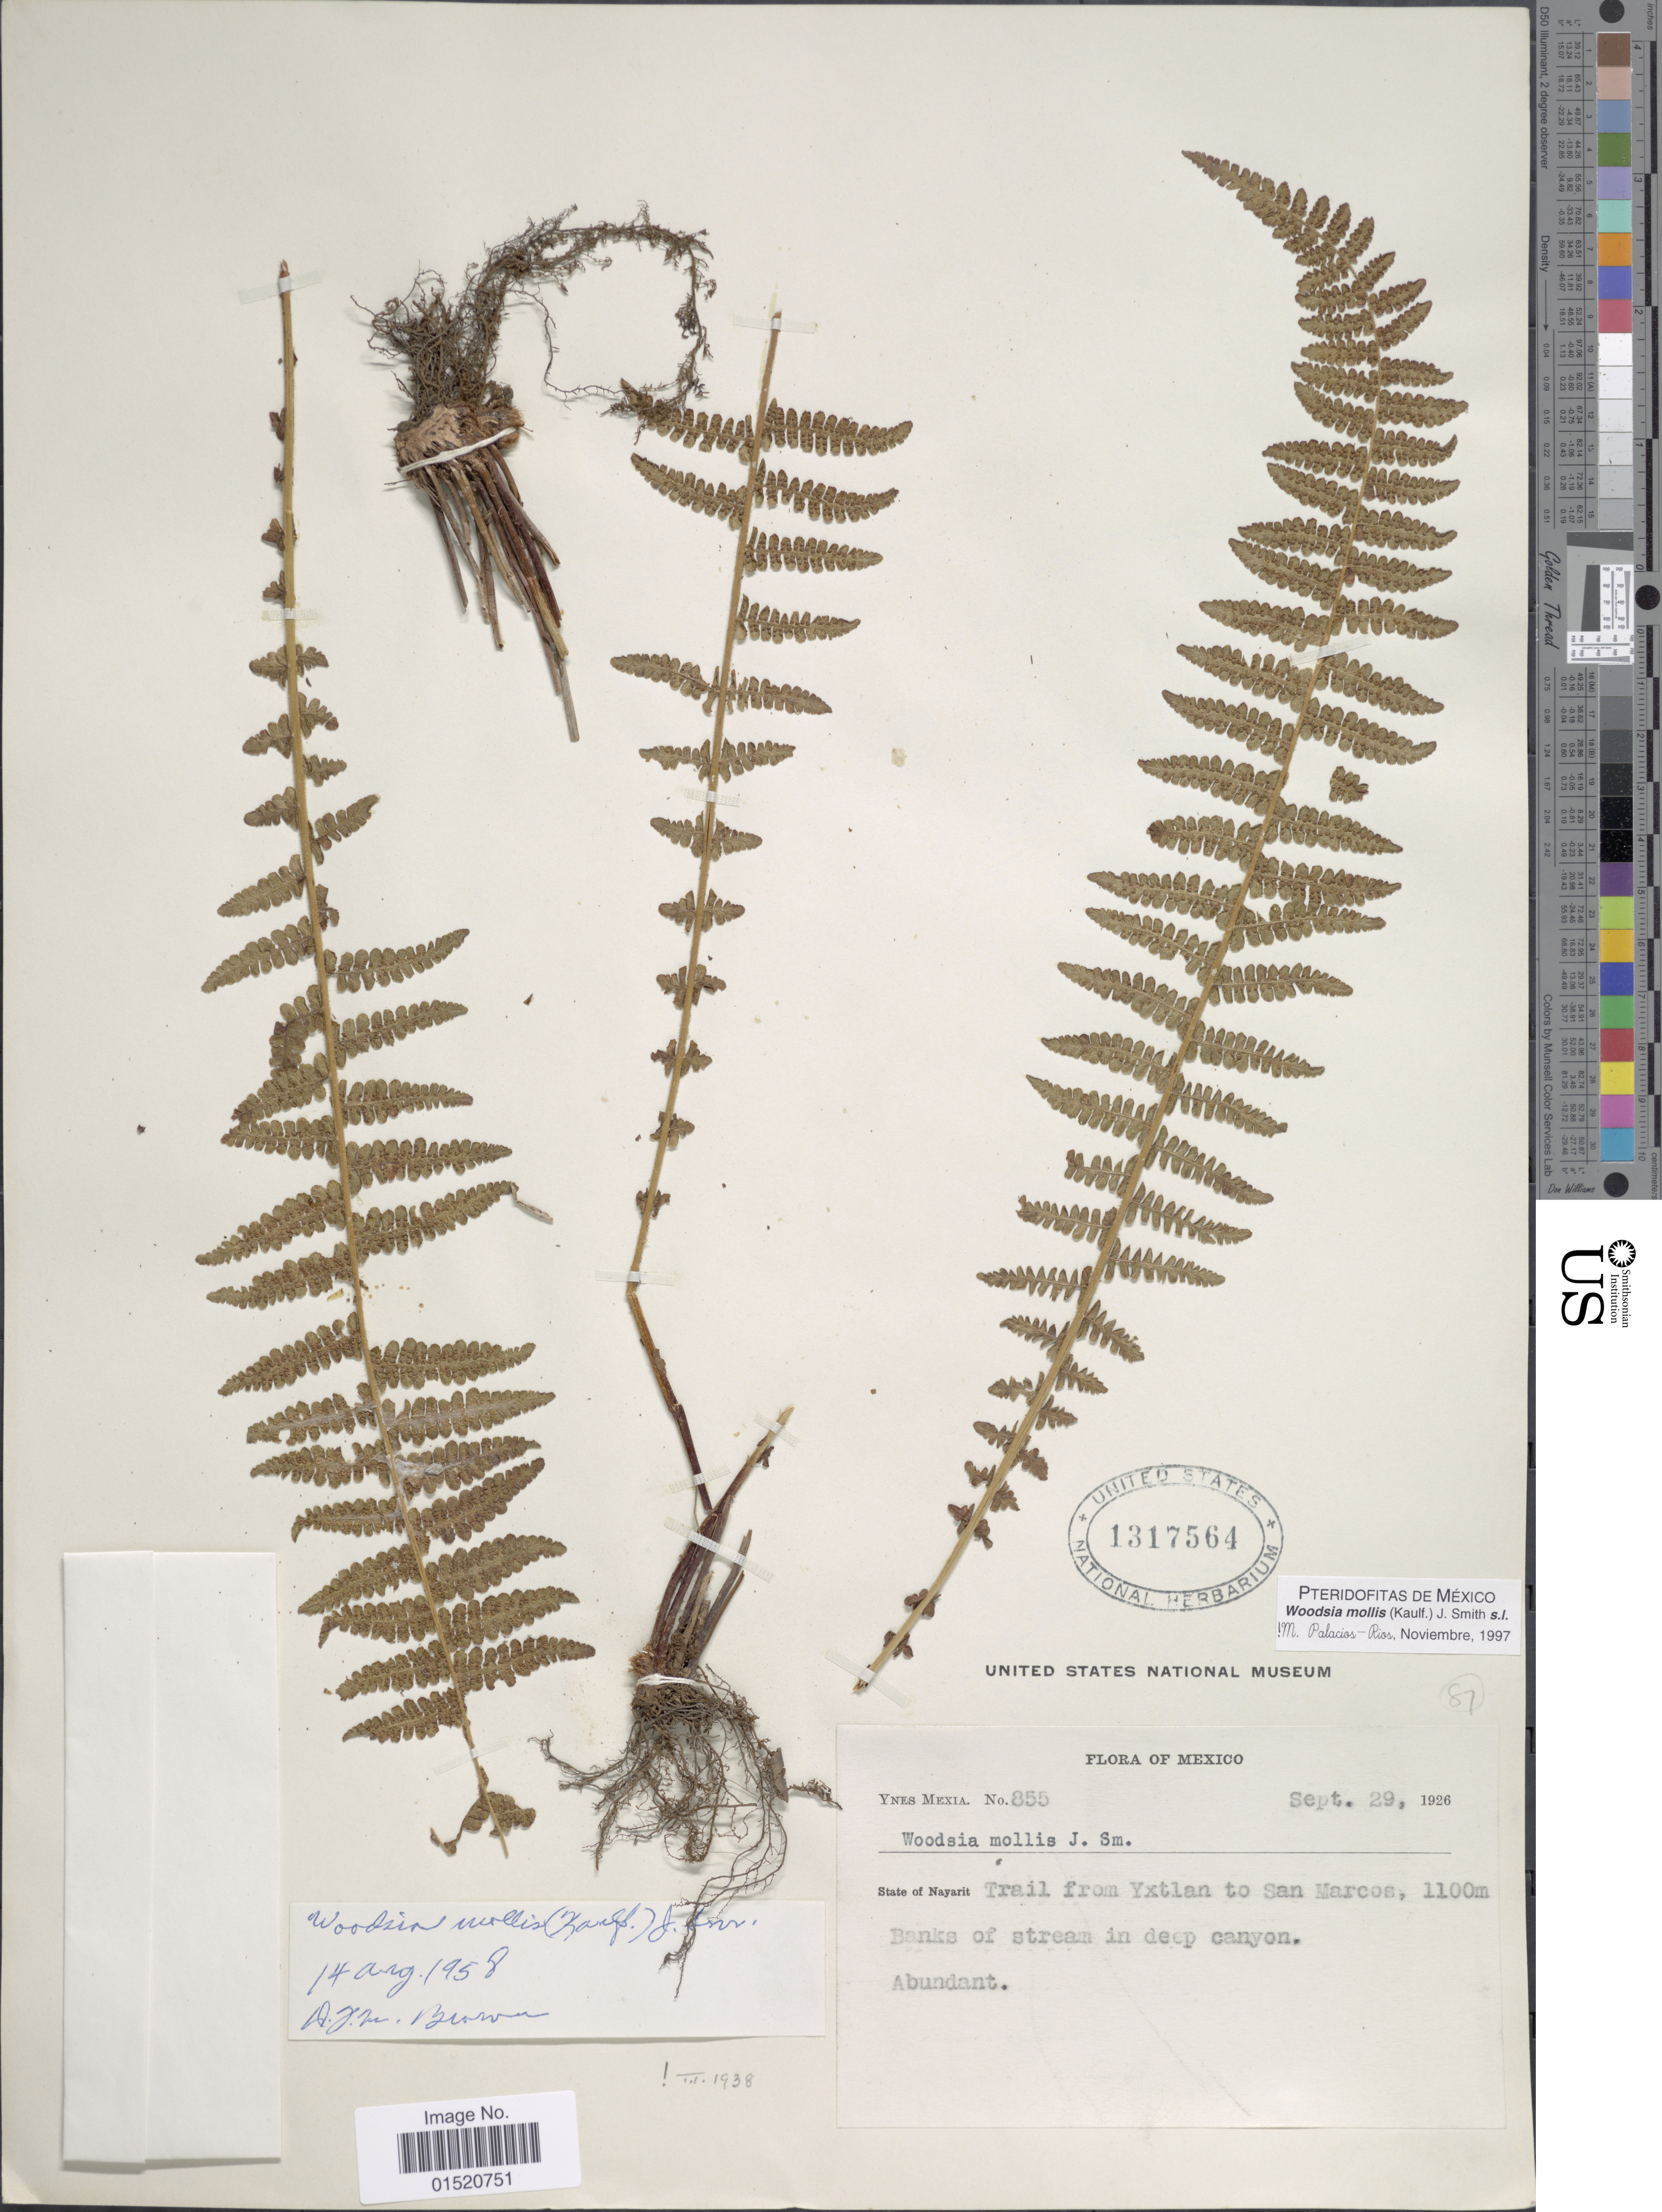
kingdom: Plantae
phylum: Tracheophyta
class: Polypodiopsida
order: Polypodiales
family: Woodsiaceae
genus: Woodsia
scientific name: Woodsia mollis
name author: (Kaulf.) J. Sm.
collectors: Y. Mexia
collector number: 855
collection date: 1926-09-29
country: Mexico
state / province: Nayarit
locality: Trail from Yxtlan to San Marcos, Bank of stream in deep canyon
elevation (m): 1100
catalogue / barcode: US 1317564